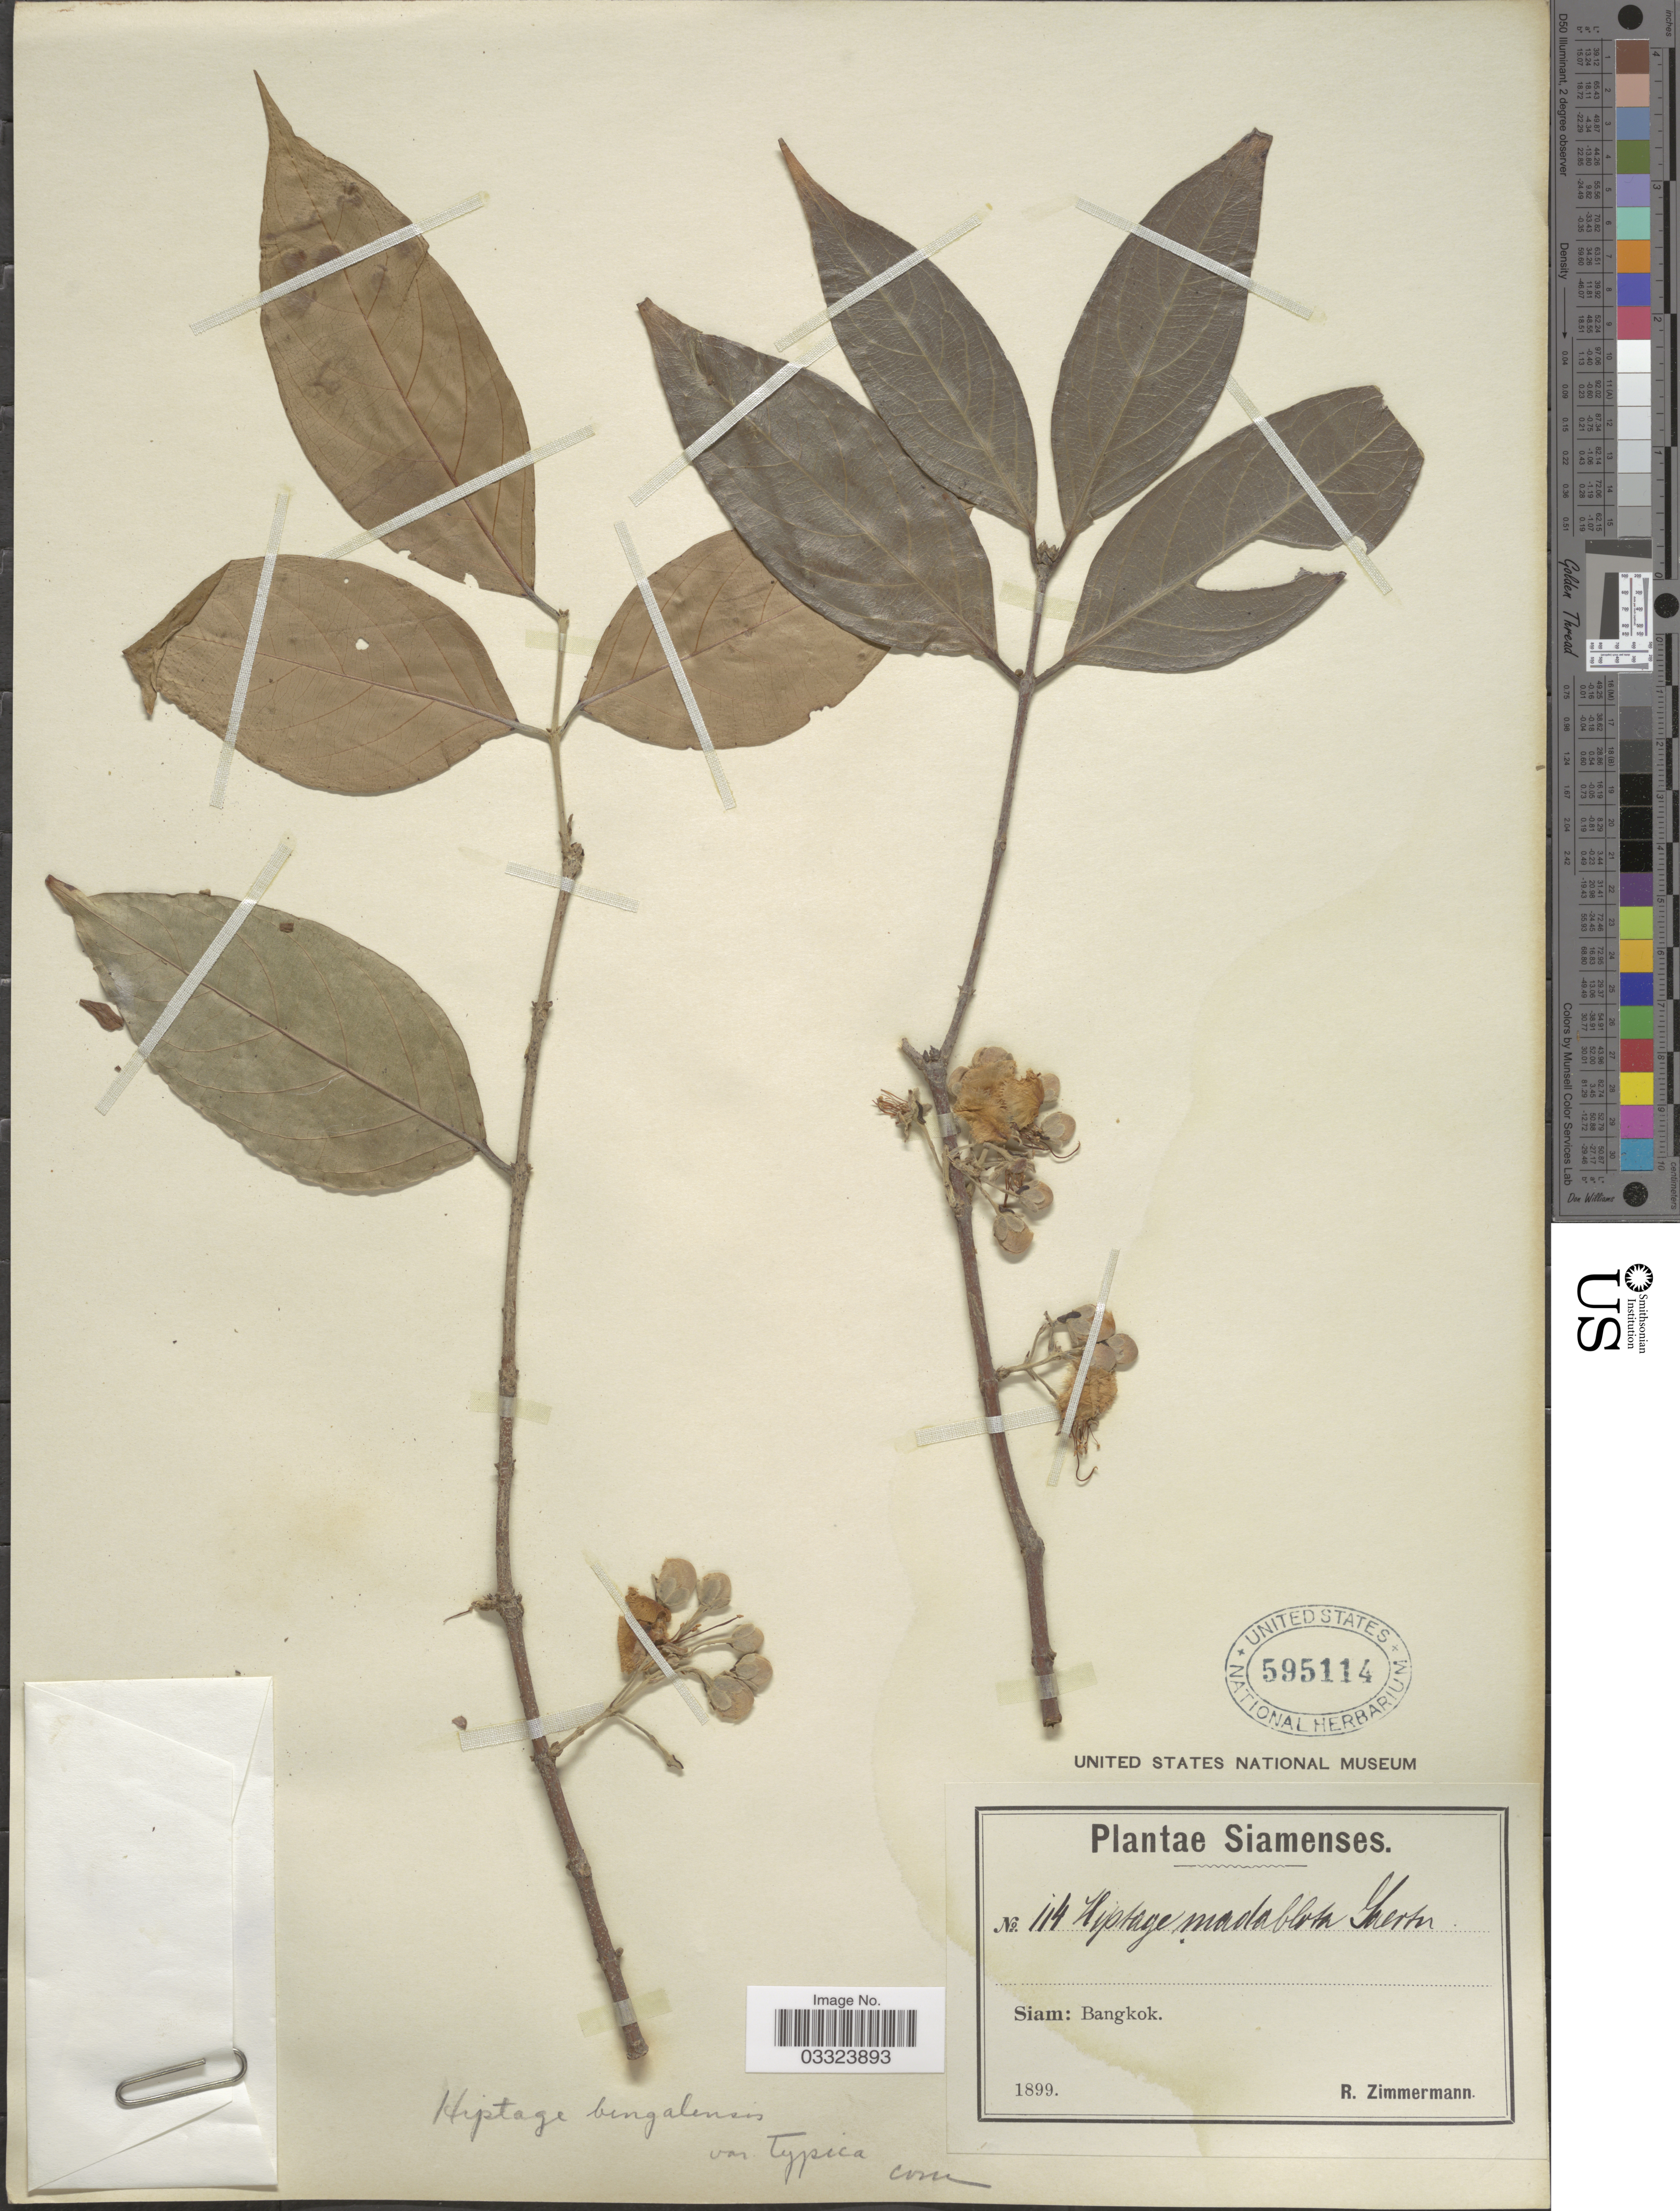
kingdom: Plantae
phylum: Tracheophyta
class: Magnoliopsida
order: Malpighiales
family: Malpighiaceae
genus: Hiptage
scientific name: Hiptage benghalensis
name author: (L.) Kurz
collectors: R. Zimmermann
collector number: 114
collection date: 1899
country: Thailand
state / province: Bangkok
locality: Siamenses, Siam.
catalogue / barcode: US 595114